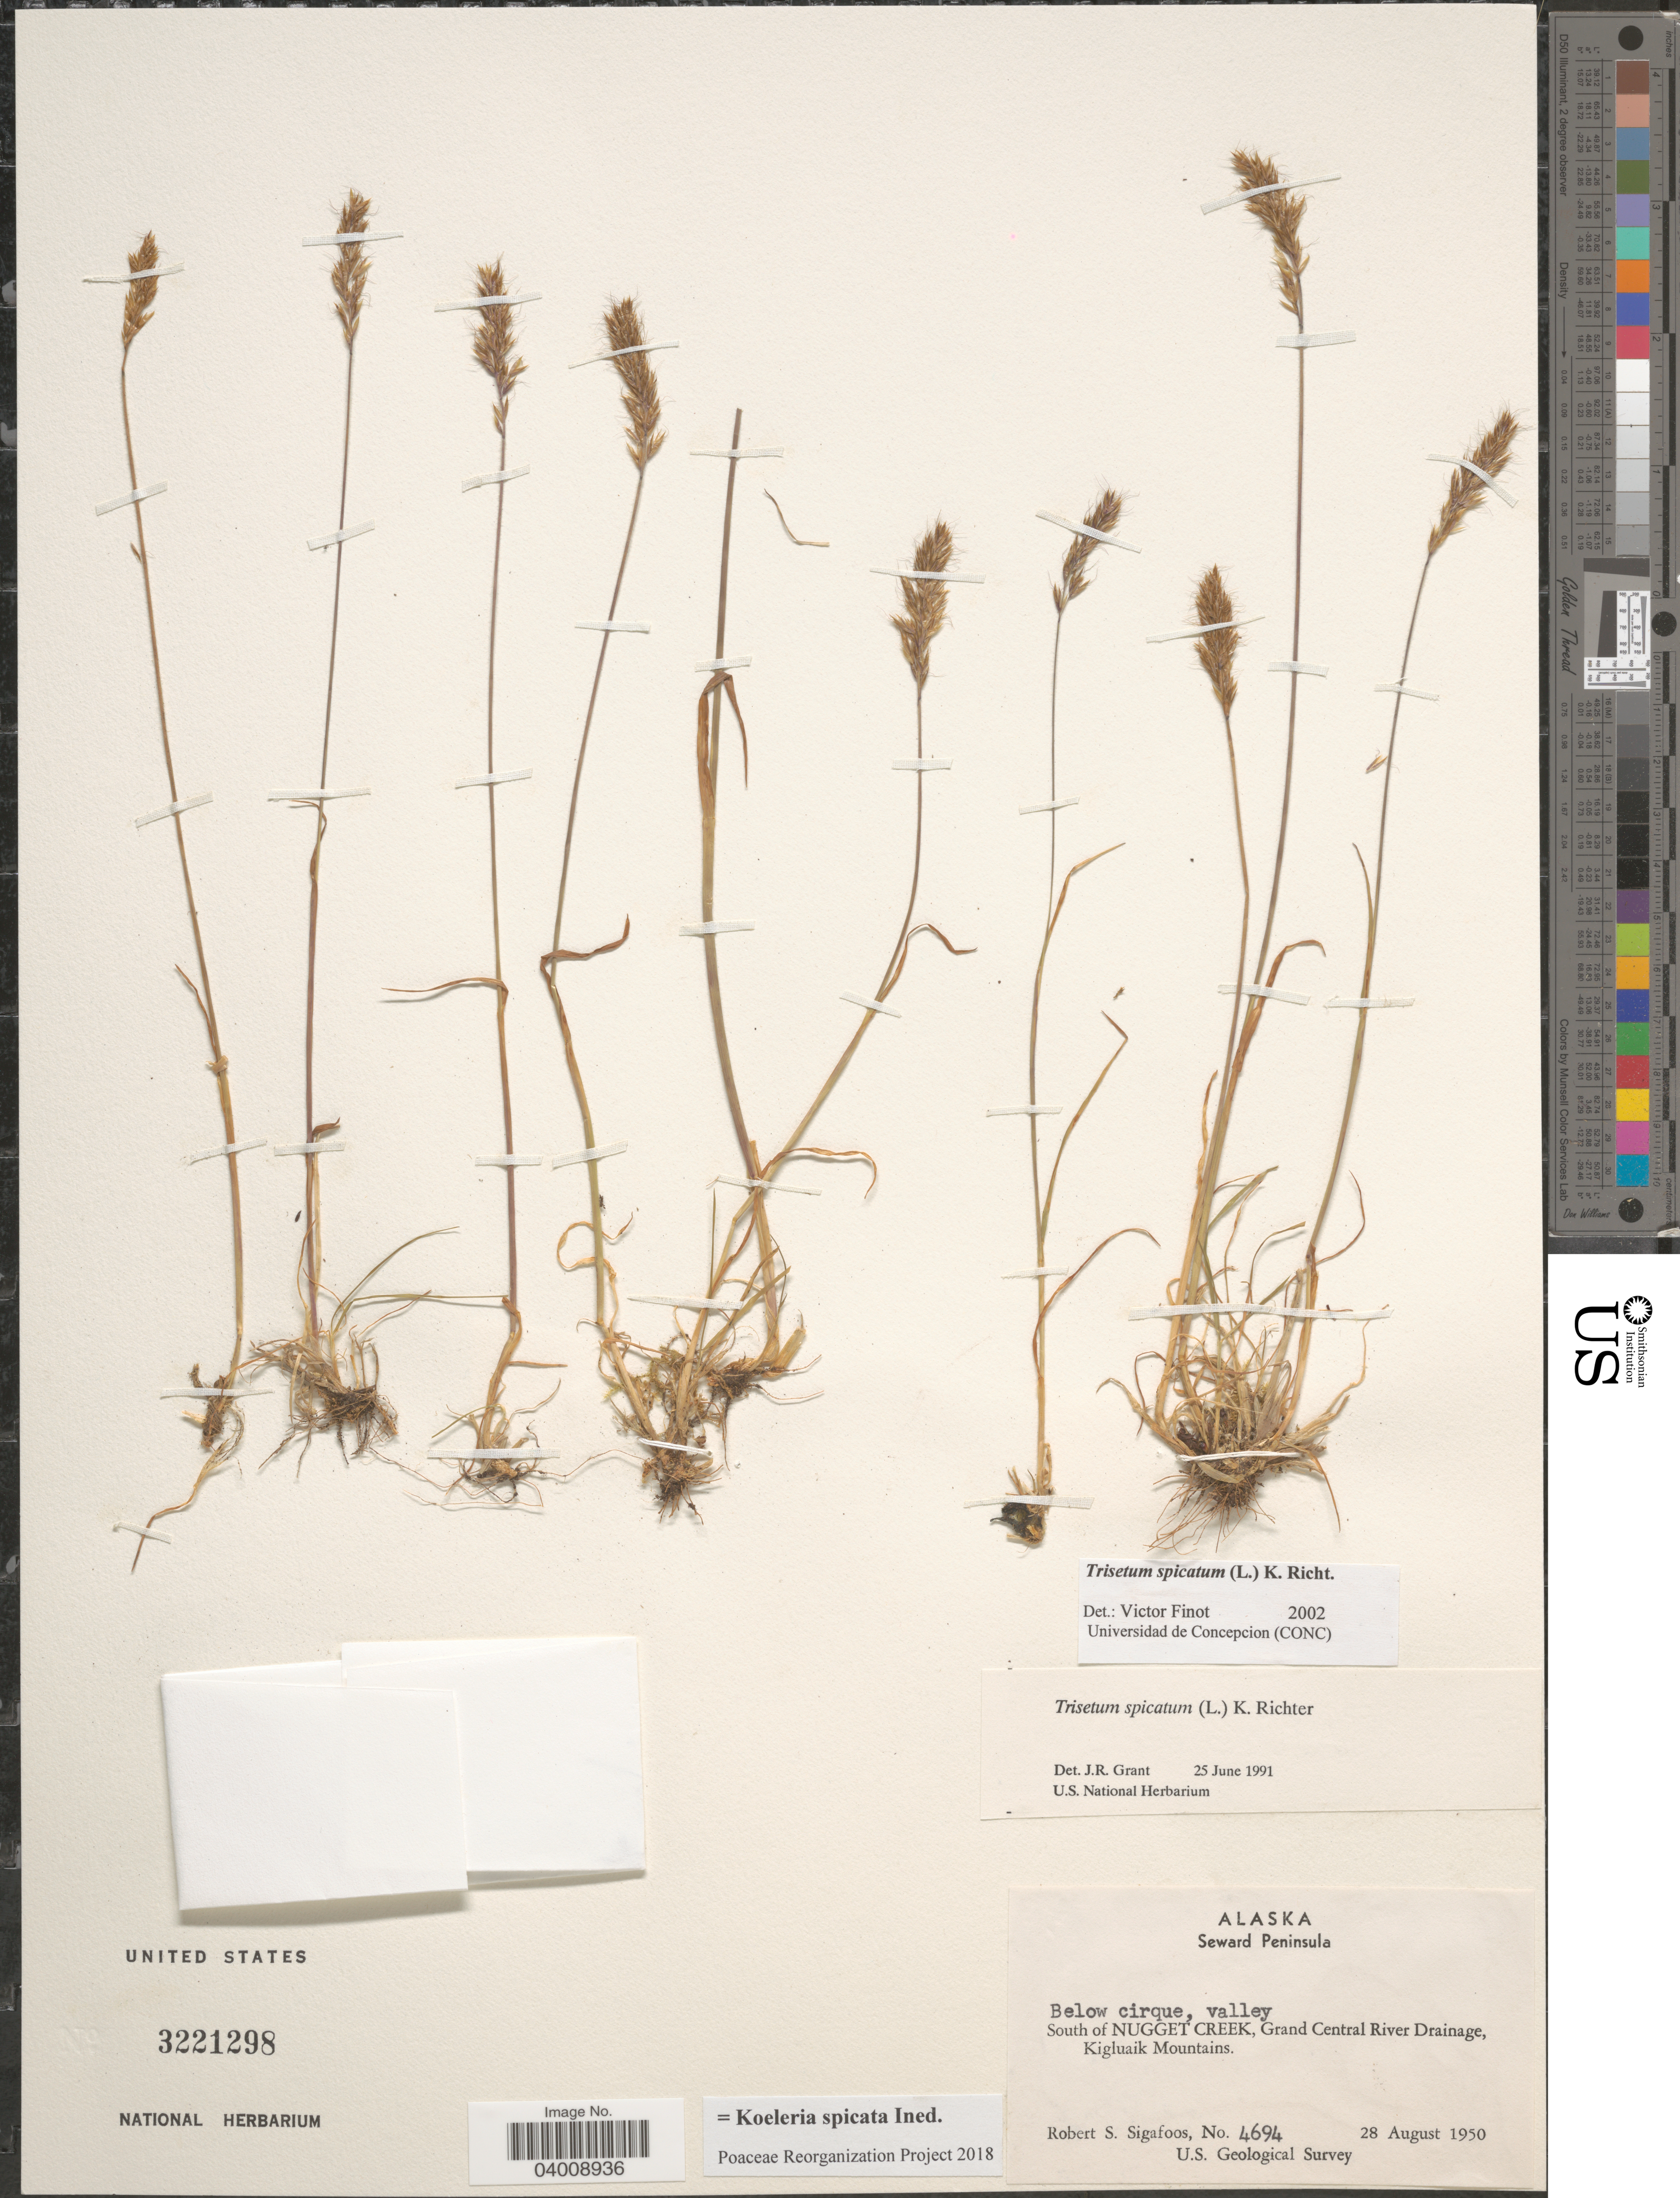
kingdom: Plantae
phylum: Tracheophyta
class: Liliopsida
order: Poales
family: Poaceae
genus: Koeleria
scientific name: Koeleria spicata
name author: (L.) Barberá et al.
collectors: R. Sigafoos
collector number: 4694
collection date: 1950-08-28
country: United States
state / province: Alaska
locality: Seward Peninsula. Below cirque, valley. South of Nugget Creek, Grand Central River Drainage. Kigluaik Mountains.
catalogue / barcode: US 3221298